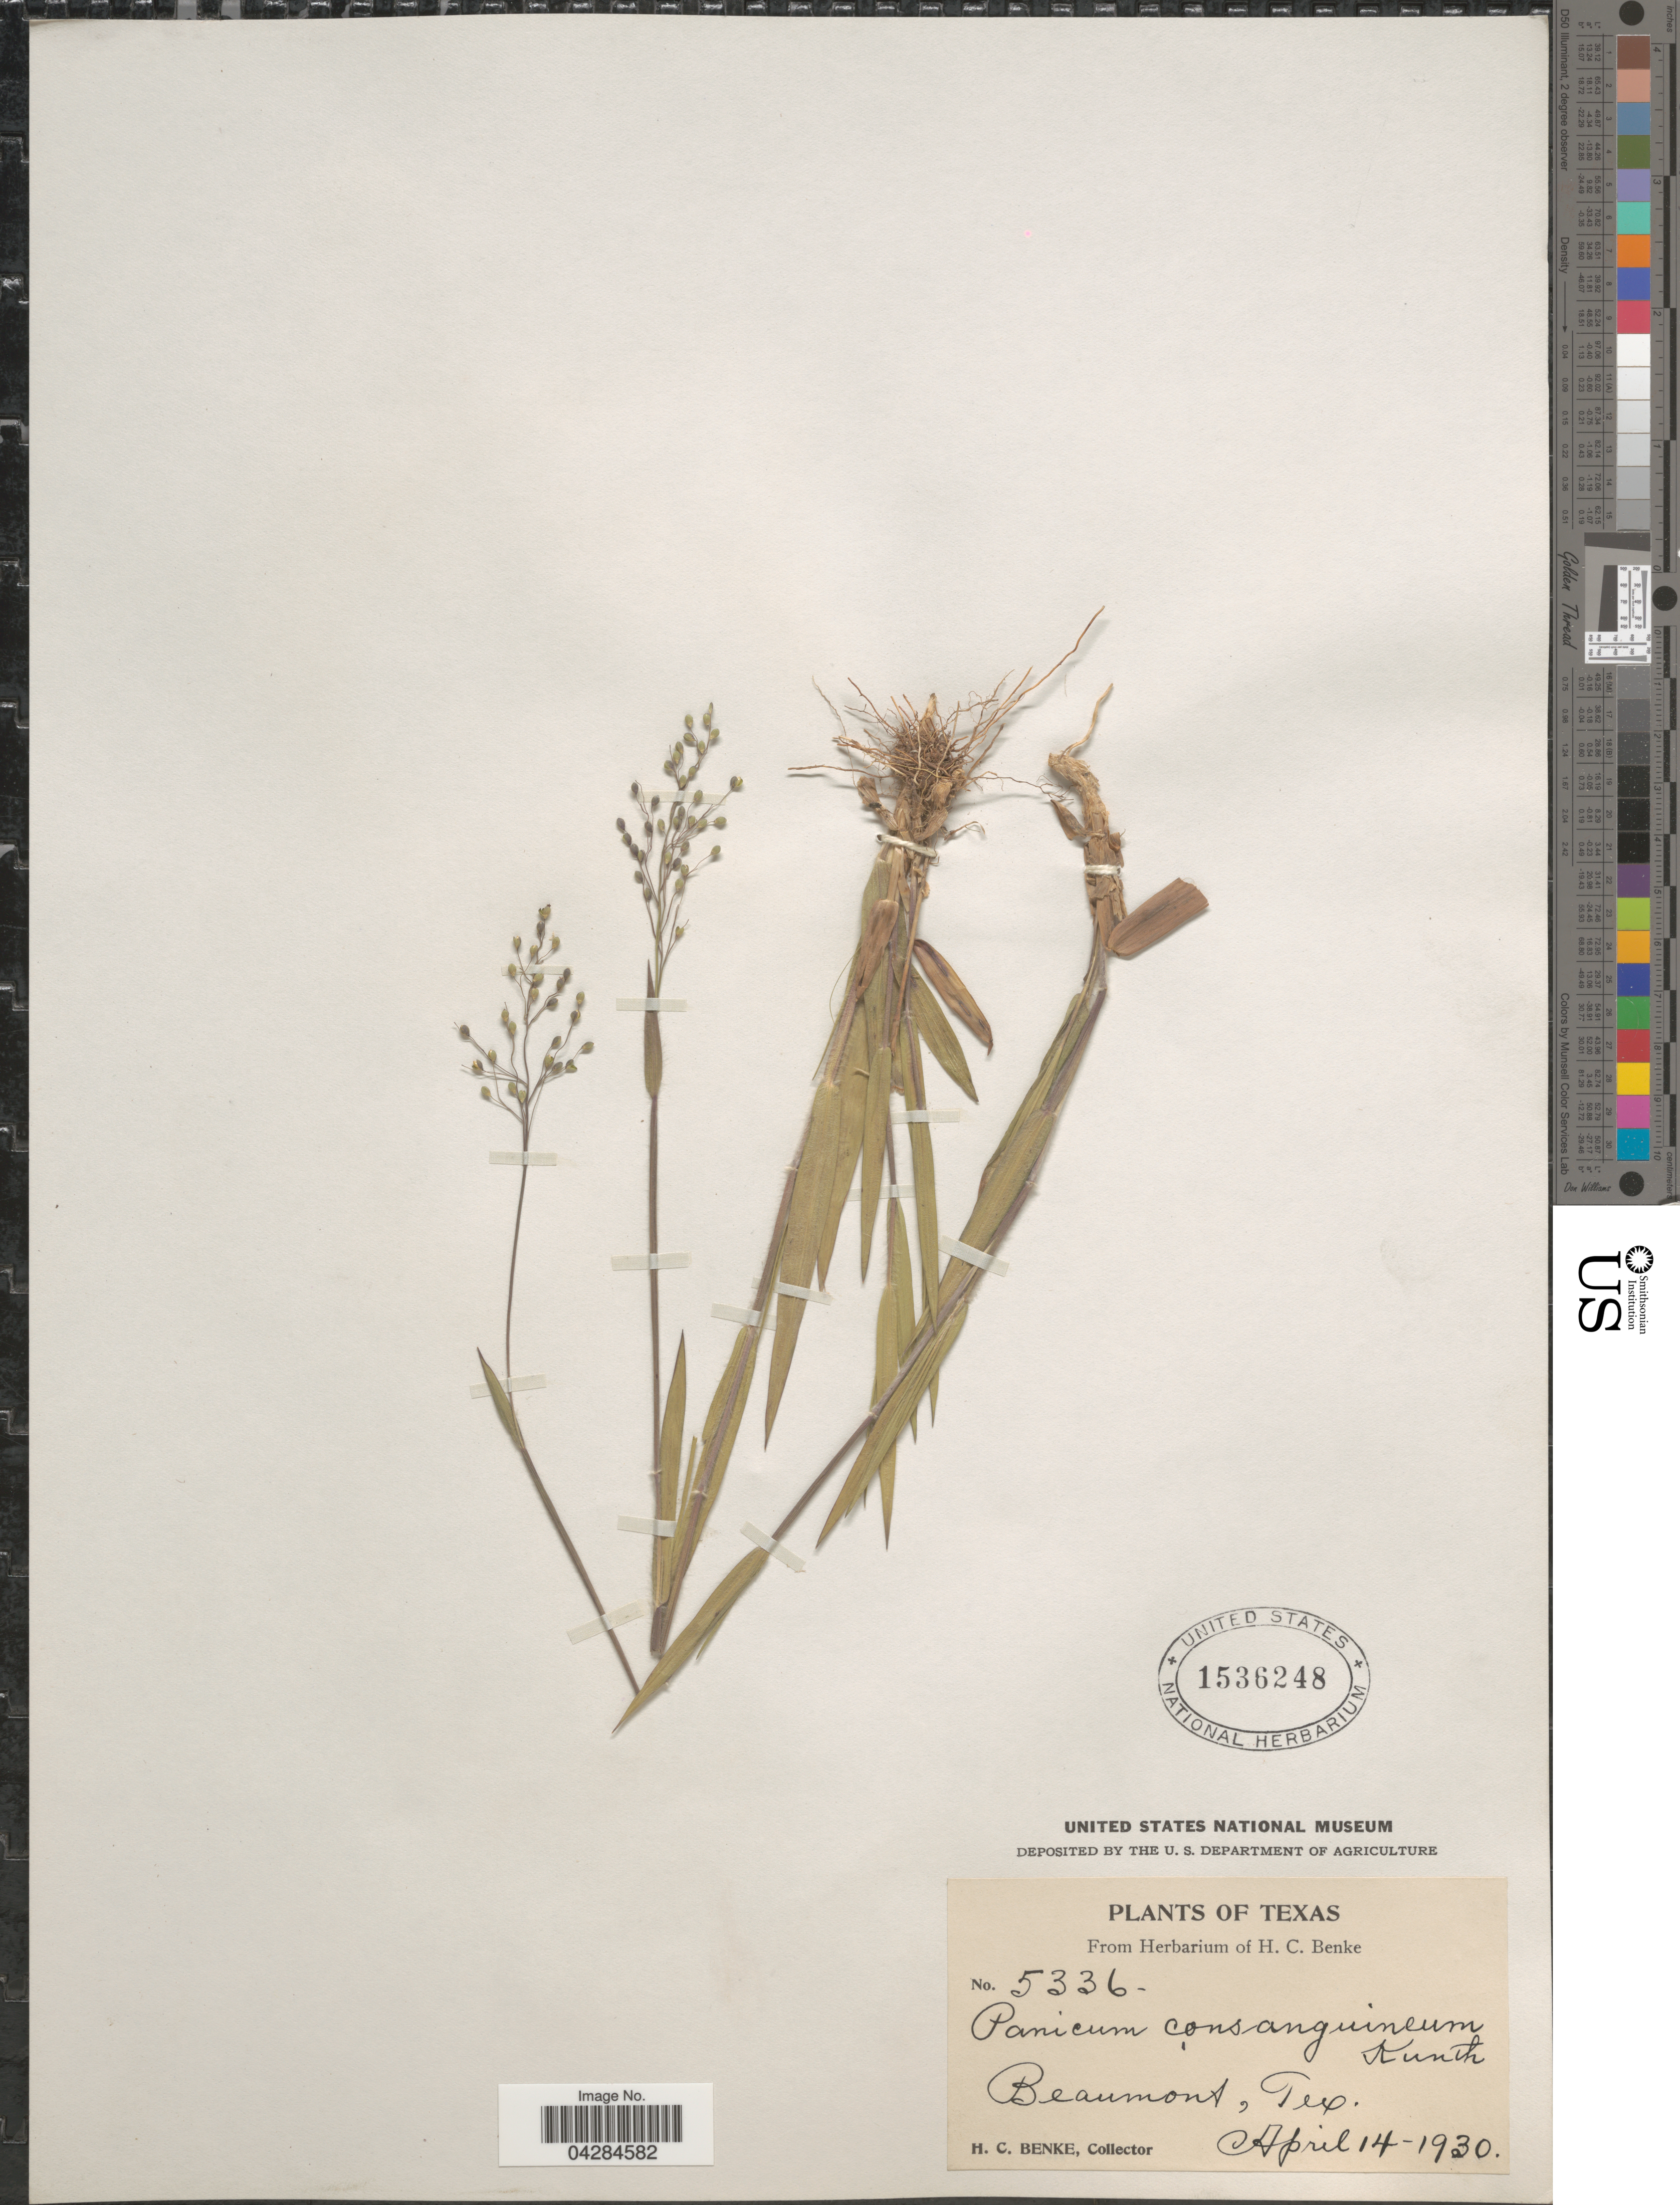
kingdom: Plantae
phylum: Tracheophyta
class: Liliopsida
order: Poales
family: Poaceae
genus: Dichanthelium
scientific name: Dichanthelium ovale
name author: (Elliott) Gould & C.A. Clark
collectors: H. Benke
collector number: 5336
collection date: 1930-04-14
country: United States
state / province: Texas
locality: Beaumont.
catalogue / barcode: US 1536248